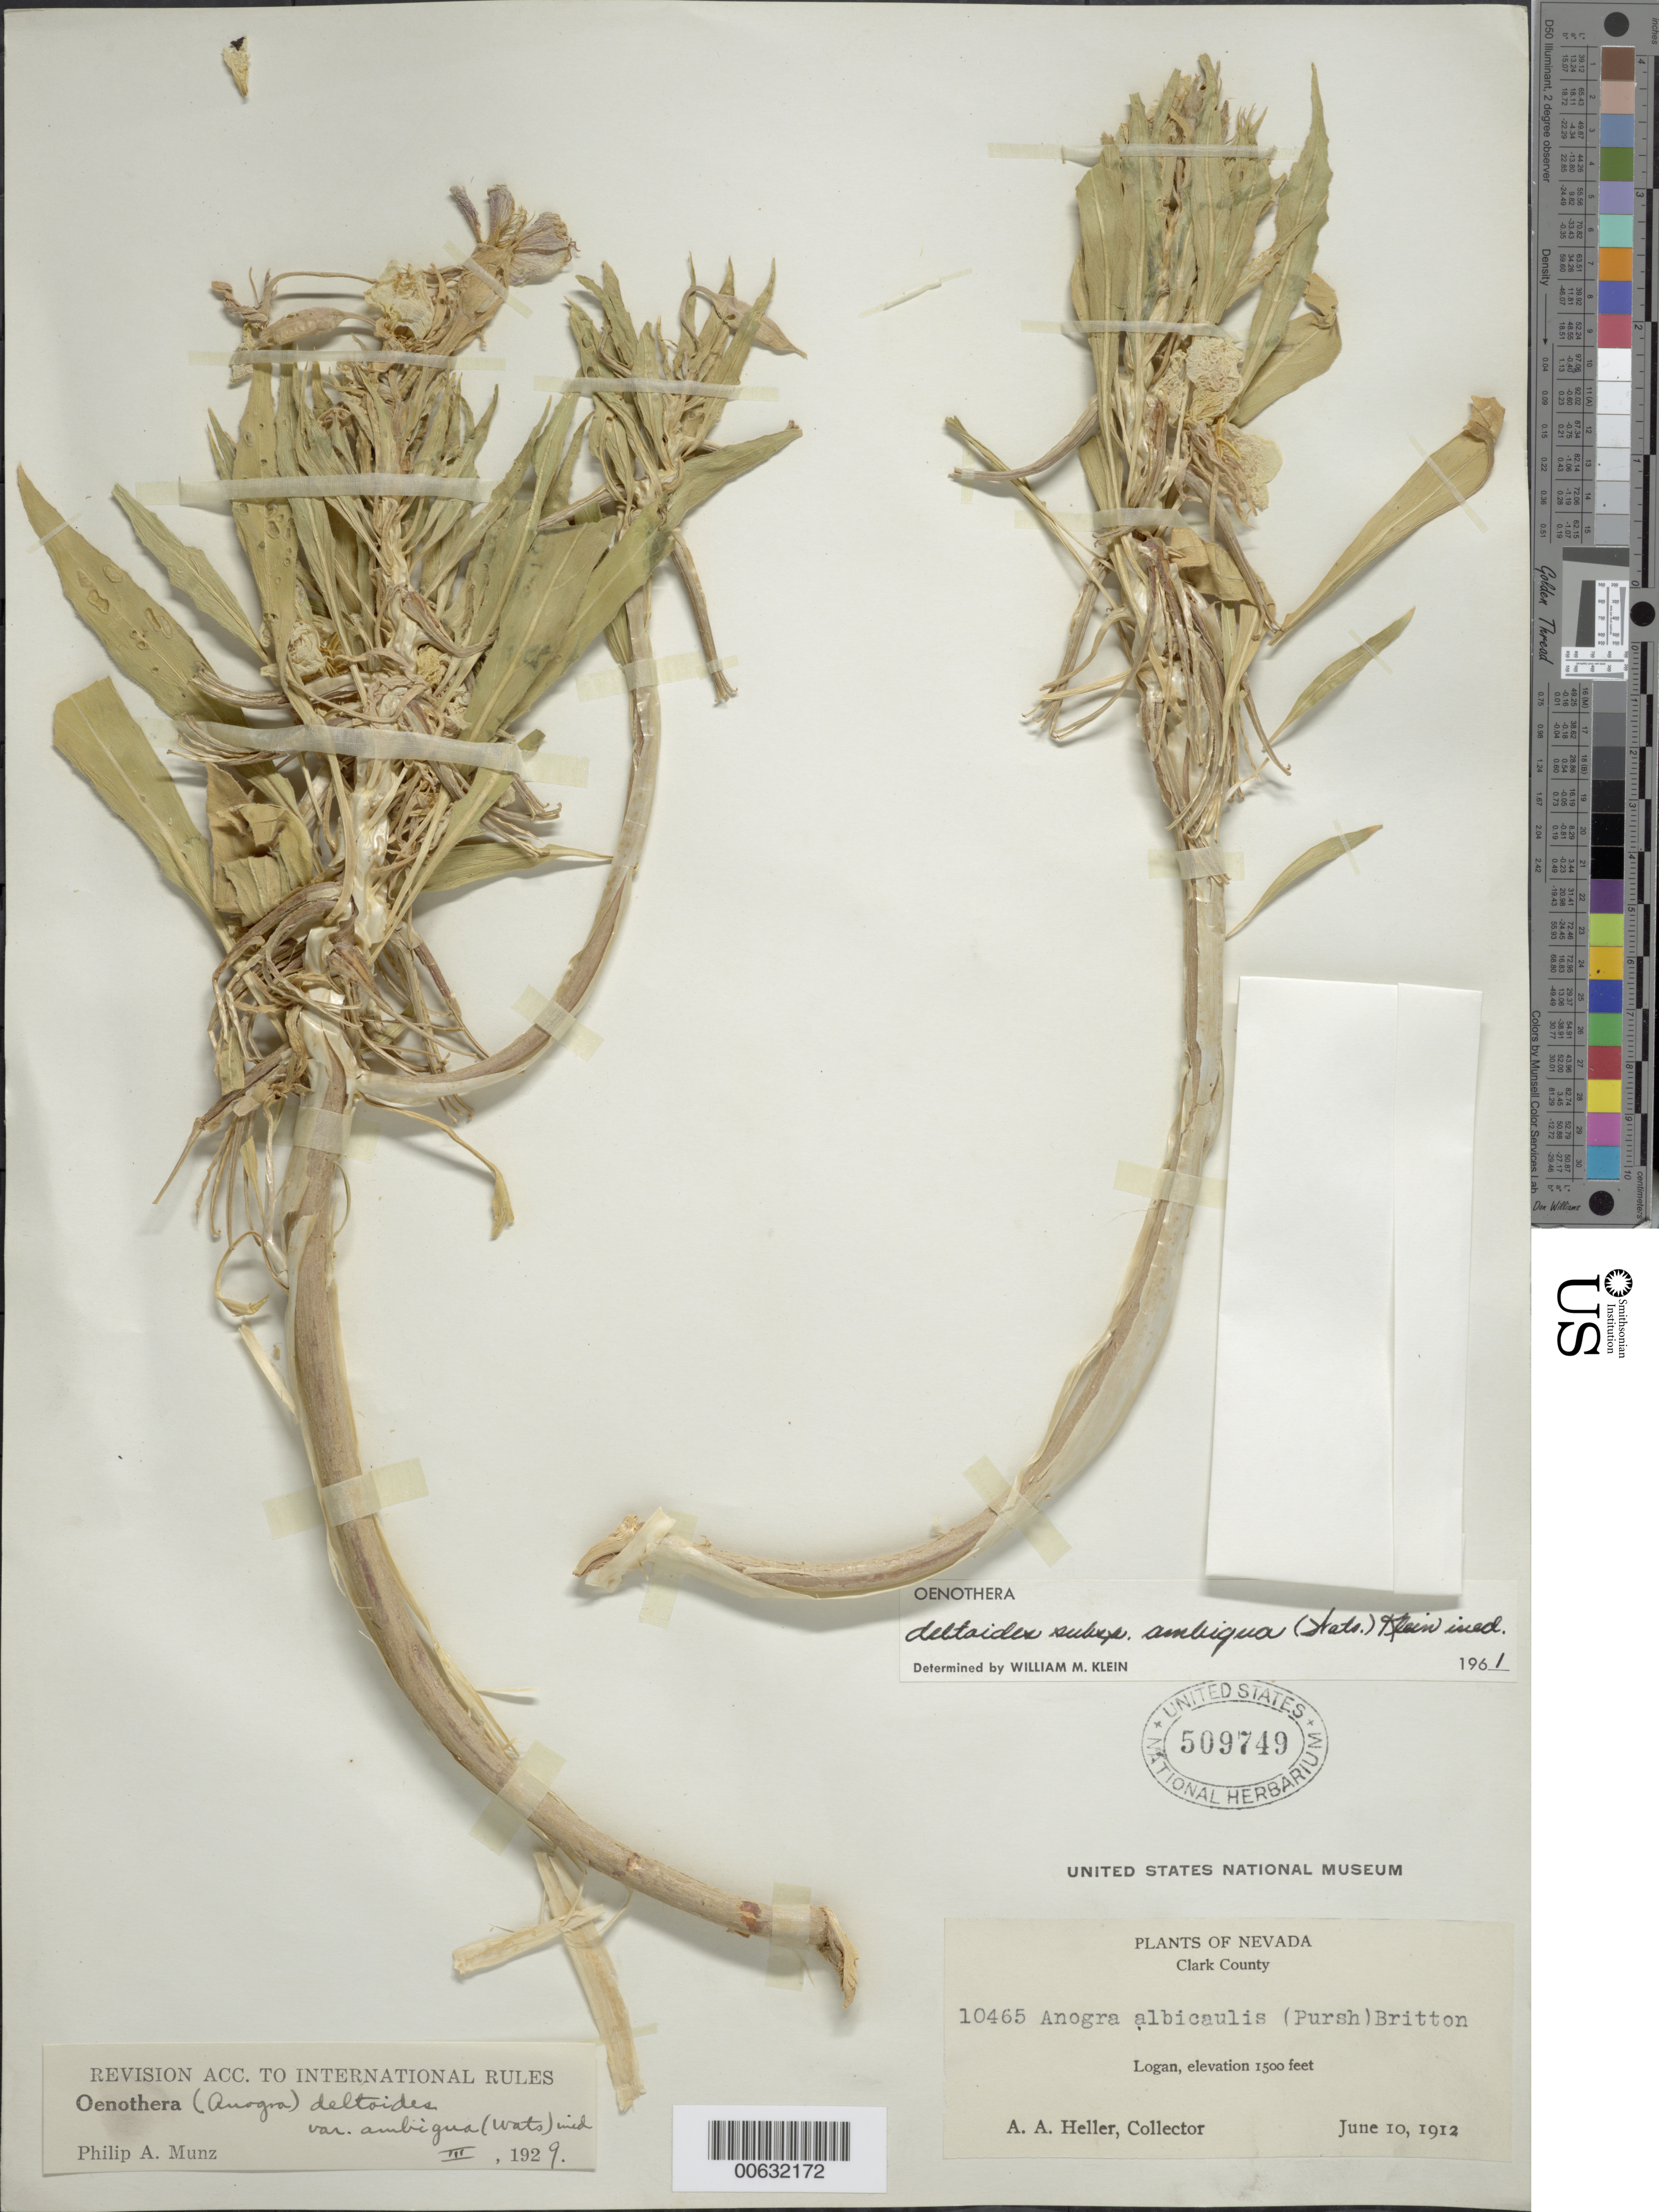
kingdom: Plantae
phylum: Tracheophyta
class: Magnoliopsida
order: Myrtales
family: Onagraceae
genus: Oenothera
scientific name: Oenothera deltoides subsp. ambigua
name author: (S. Watson) W.M. Klein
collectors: A. A. Heller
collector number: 10465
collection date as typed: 10 Jun 1912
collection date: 1912-06-10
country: United States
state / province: Nevada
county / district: Clark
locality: Logan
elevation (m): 457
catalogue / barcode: US 509749